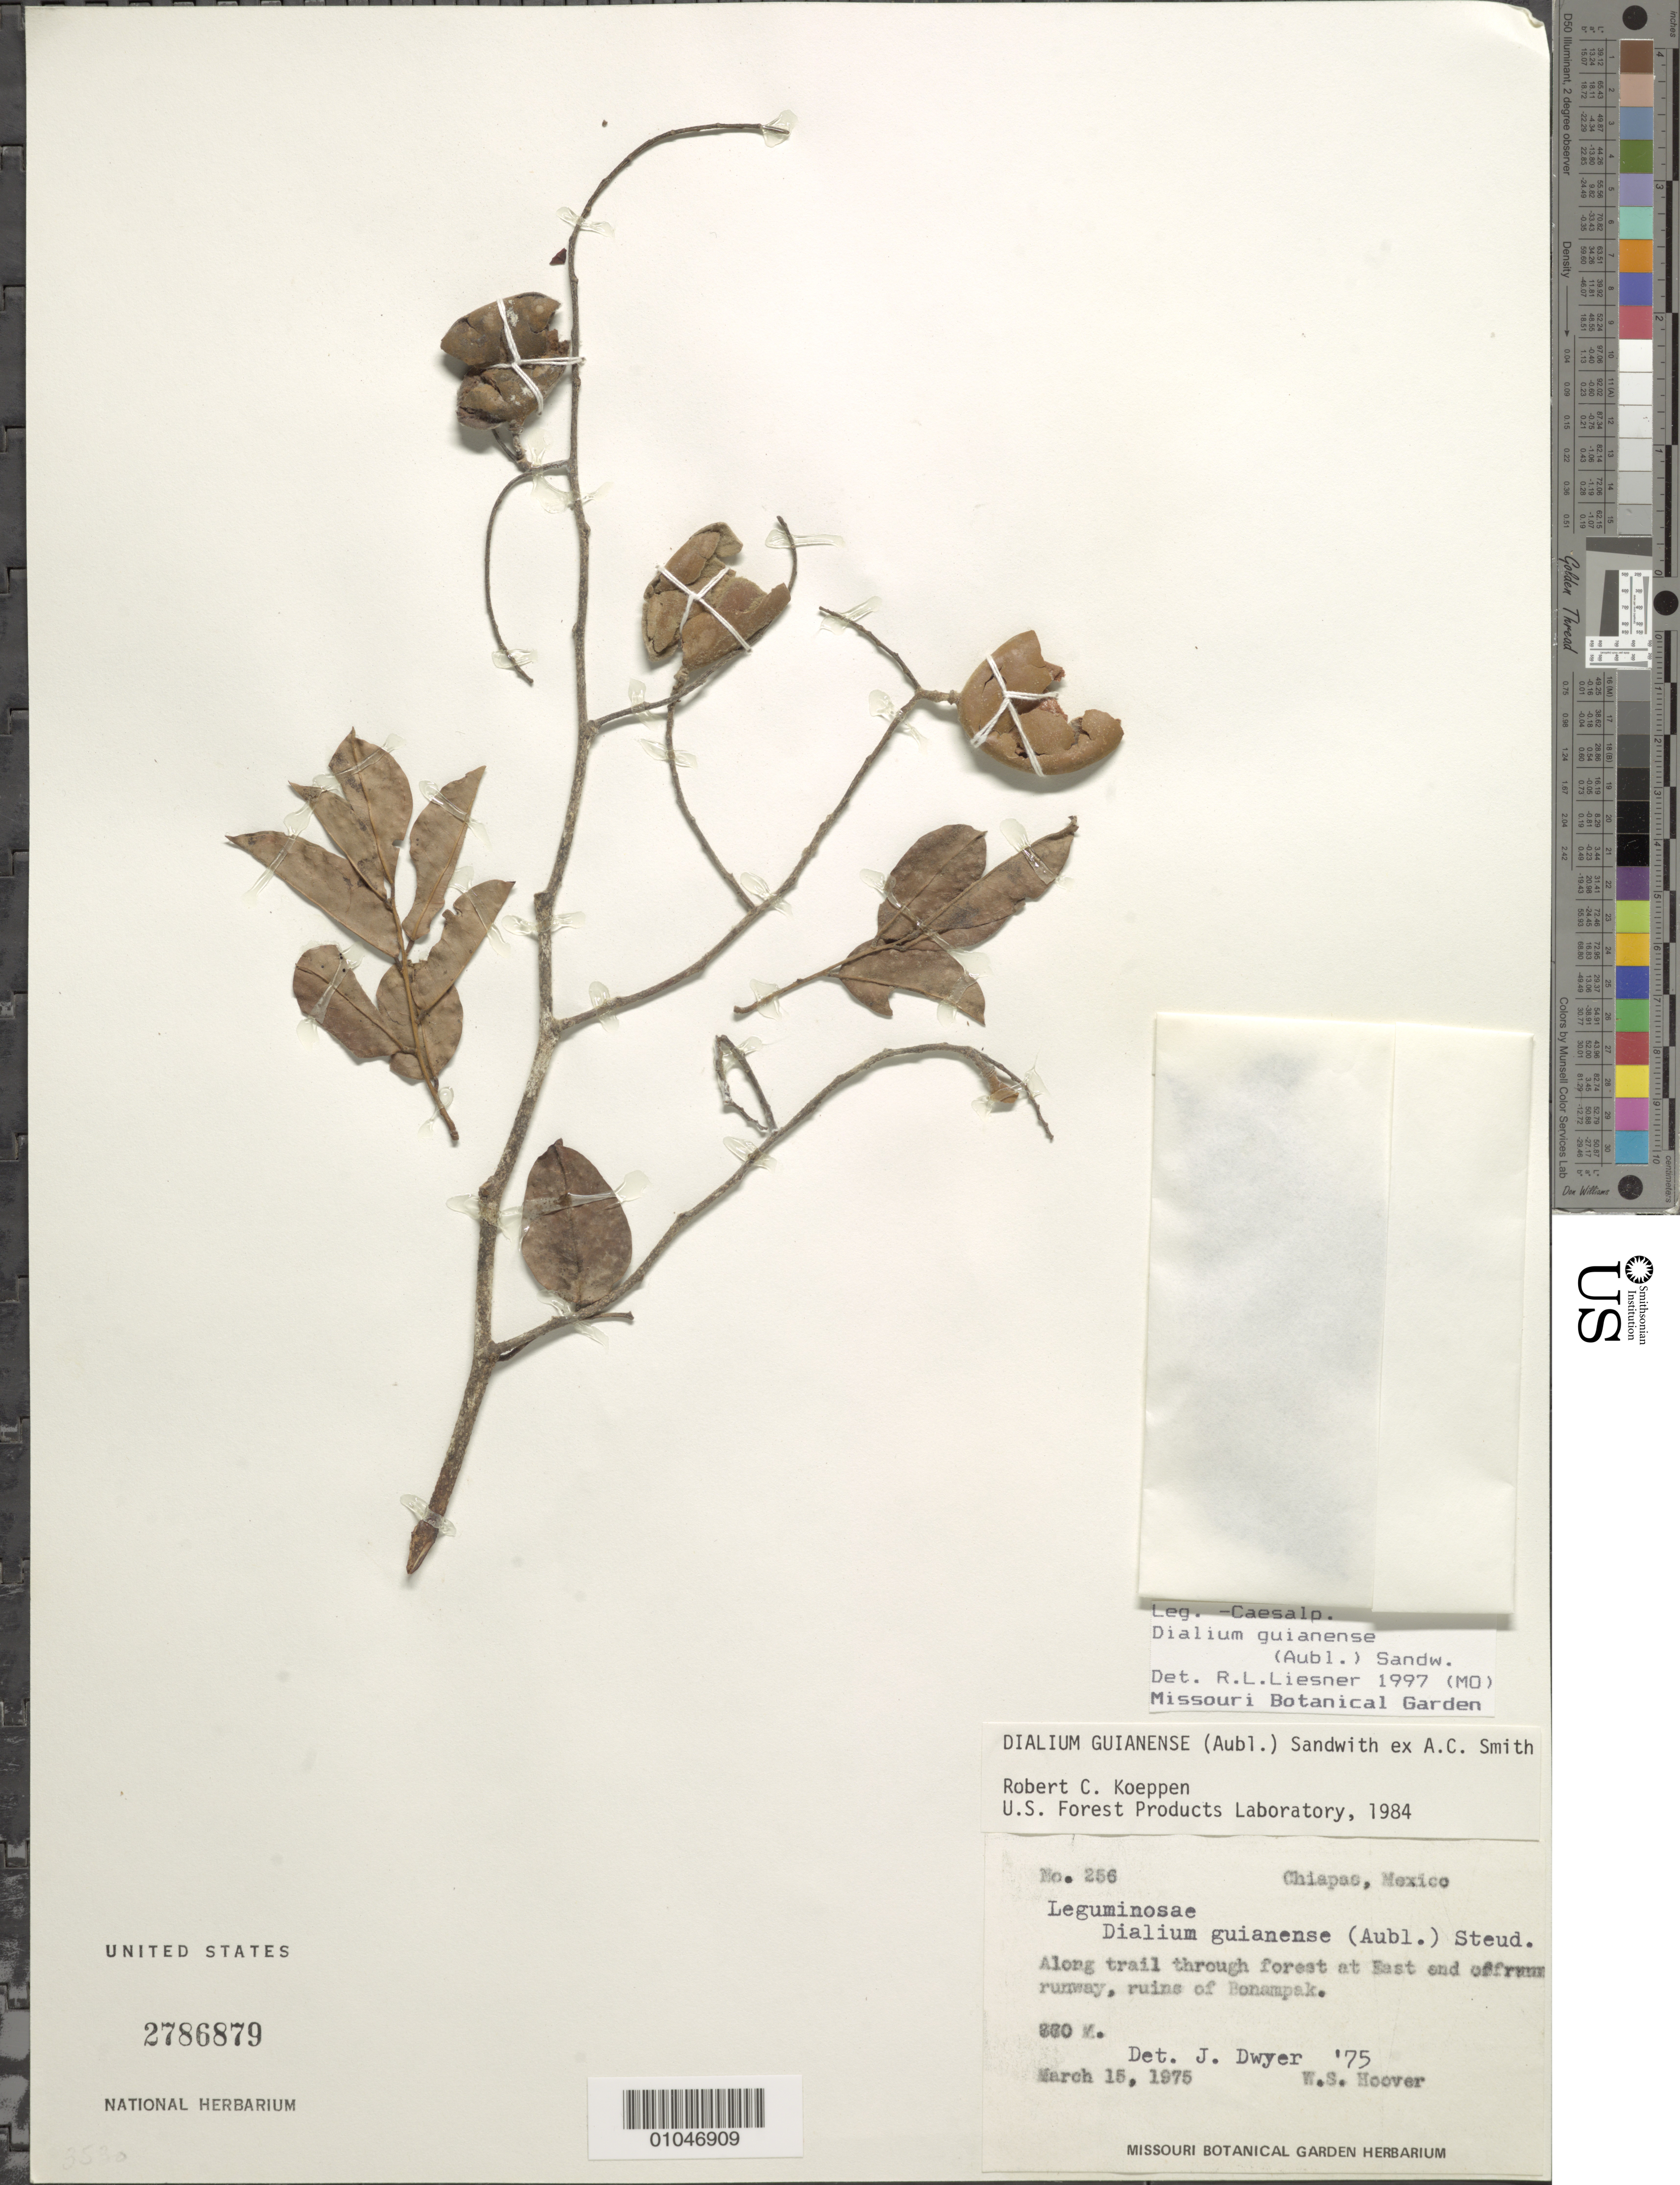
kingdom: Plantae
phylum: Tracheophyta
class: Magnoliopsida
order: Fabales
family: Fabaceae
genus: Dialium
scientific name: Dialium guianense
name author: (Aubl.) Sandwith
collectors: W. S. Hoover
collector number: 256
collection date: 1975-03-15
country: Mexico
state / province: Chiapas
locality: Ruins of Bonampak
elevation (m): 330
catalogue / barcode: US 2786879